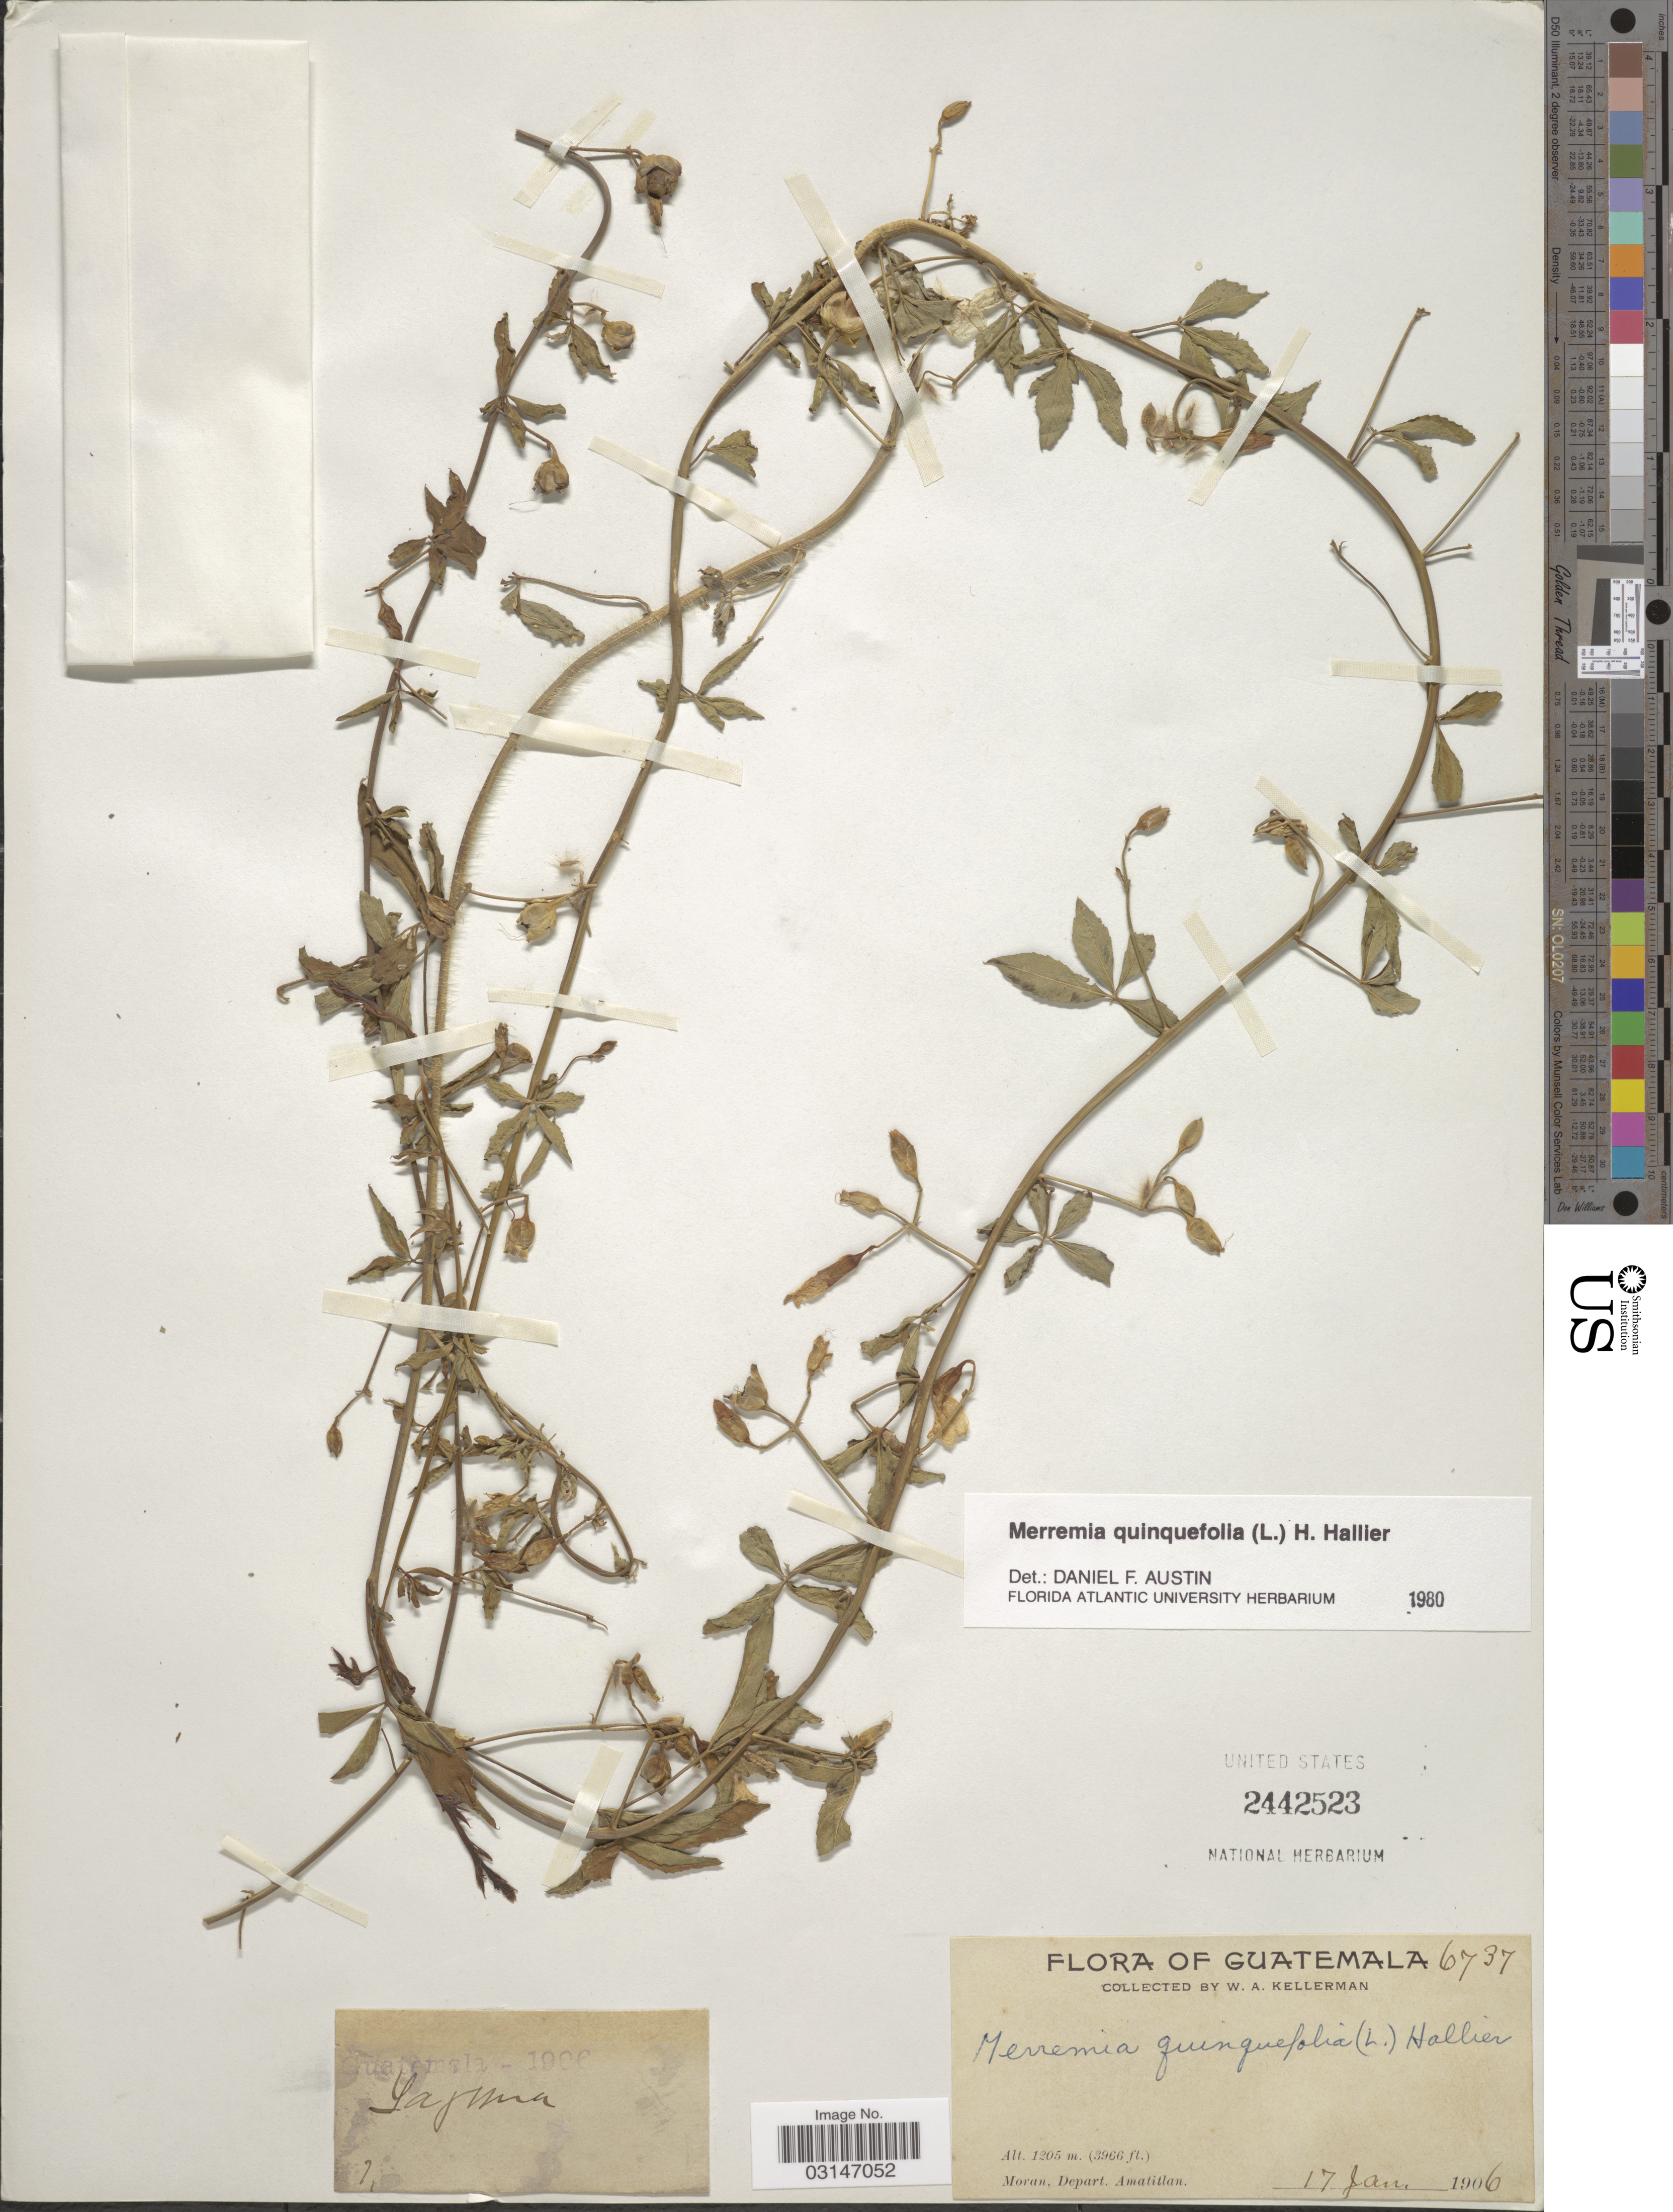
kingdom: Plantae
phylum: Tracheophyta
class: Magnoliopsida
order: Solanales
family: Convolvulaceae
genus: Distimake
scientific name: Distimake quinquefolius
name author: (L.) A. R. Simões & Staples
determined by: Strong, Mark T., (BOT), Smithsonian Institution - National Museum of Natural History (UNITED STATES)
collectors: W. Kellerman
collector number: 6737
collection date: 1906-01-17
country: Guatemala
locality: Moran, Depart. Amatitlan.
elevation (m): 1205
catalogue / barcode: US 2442523